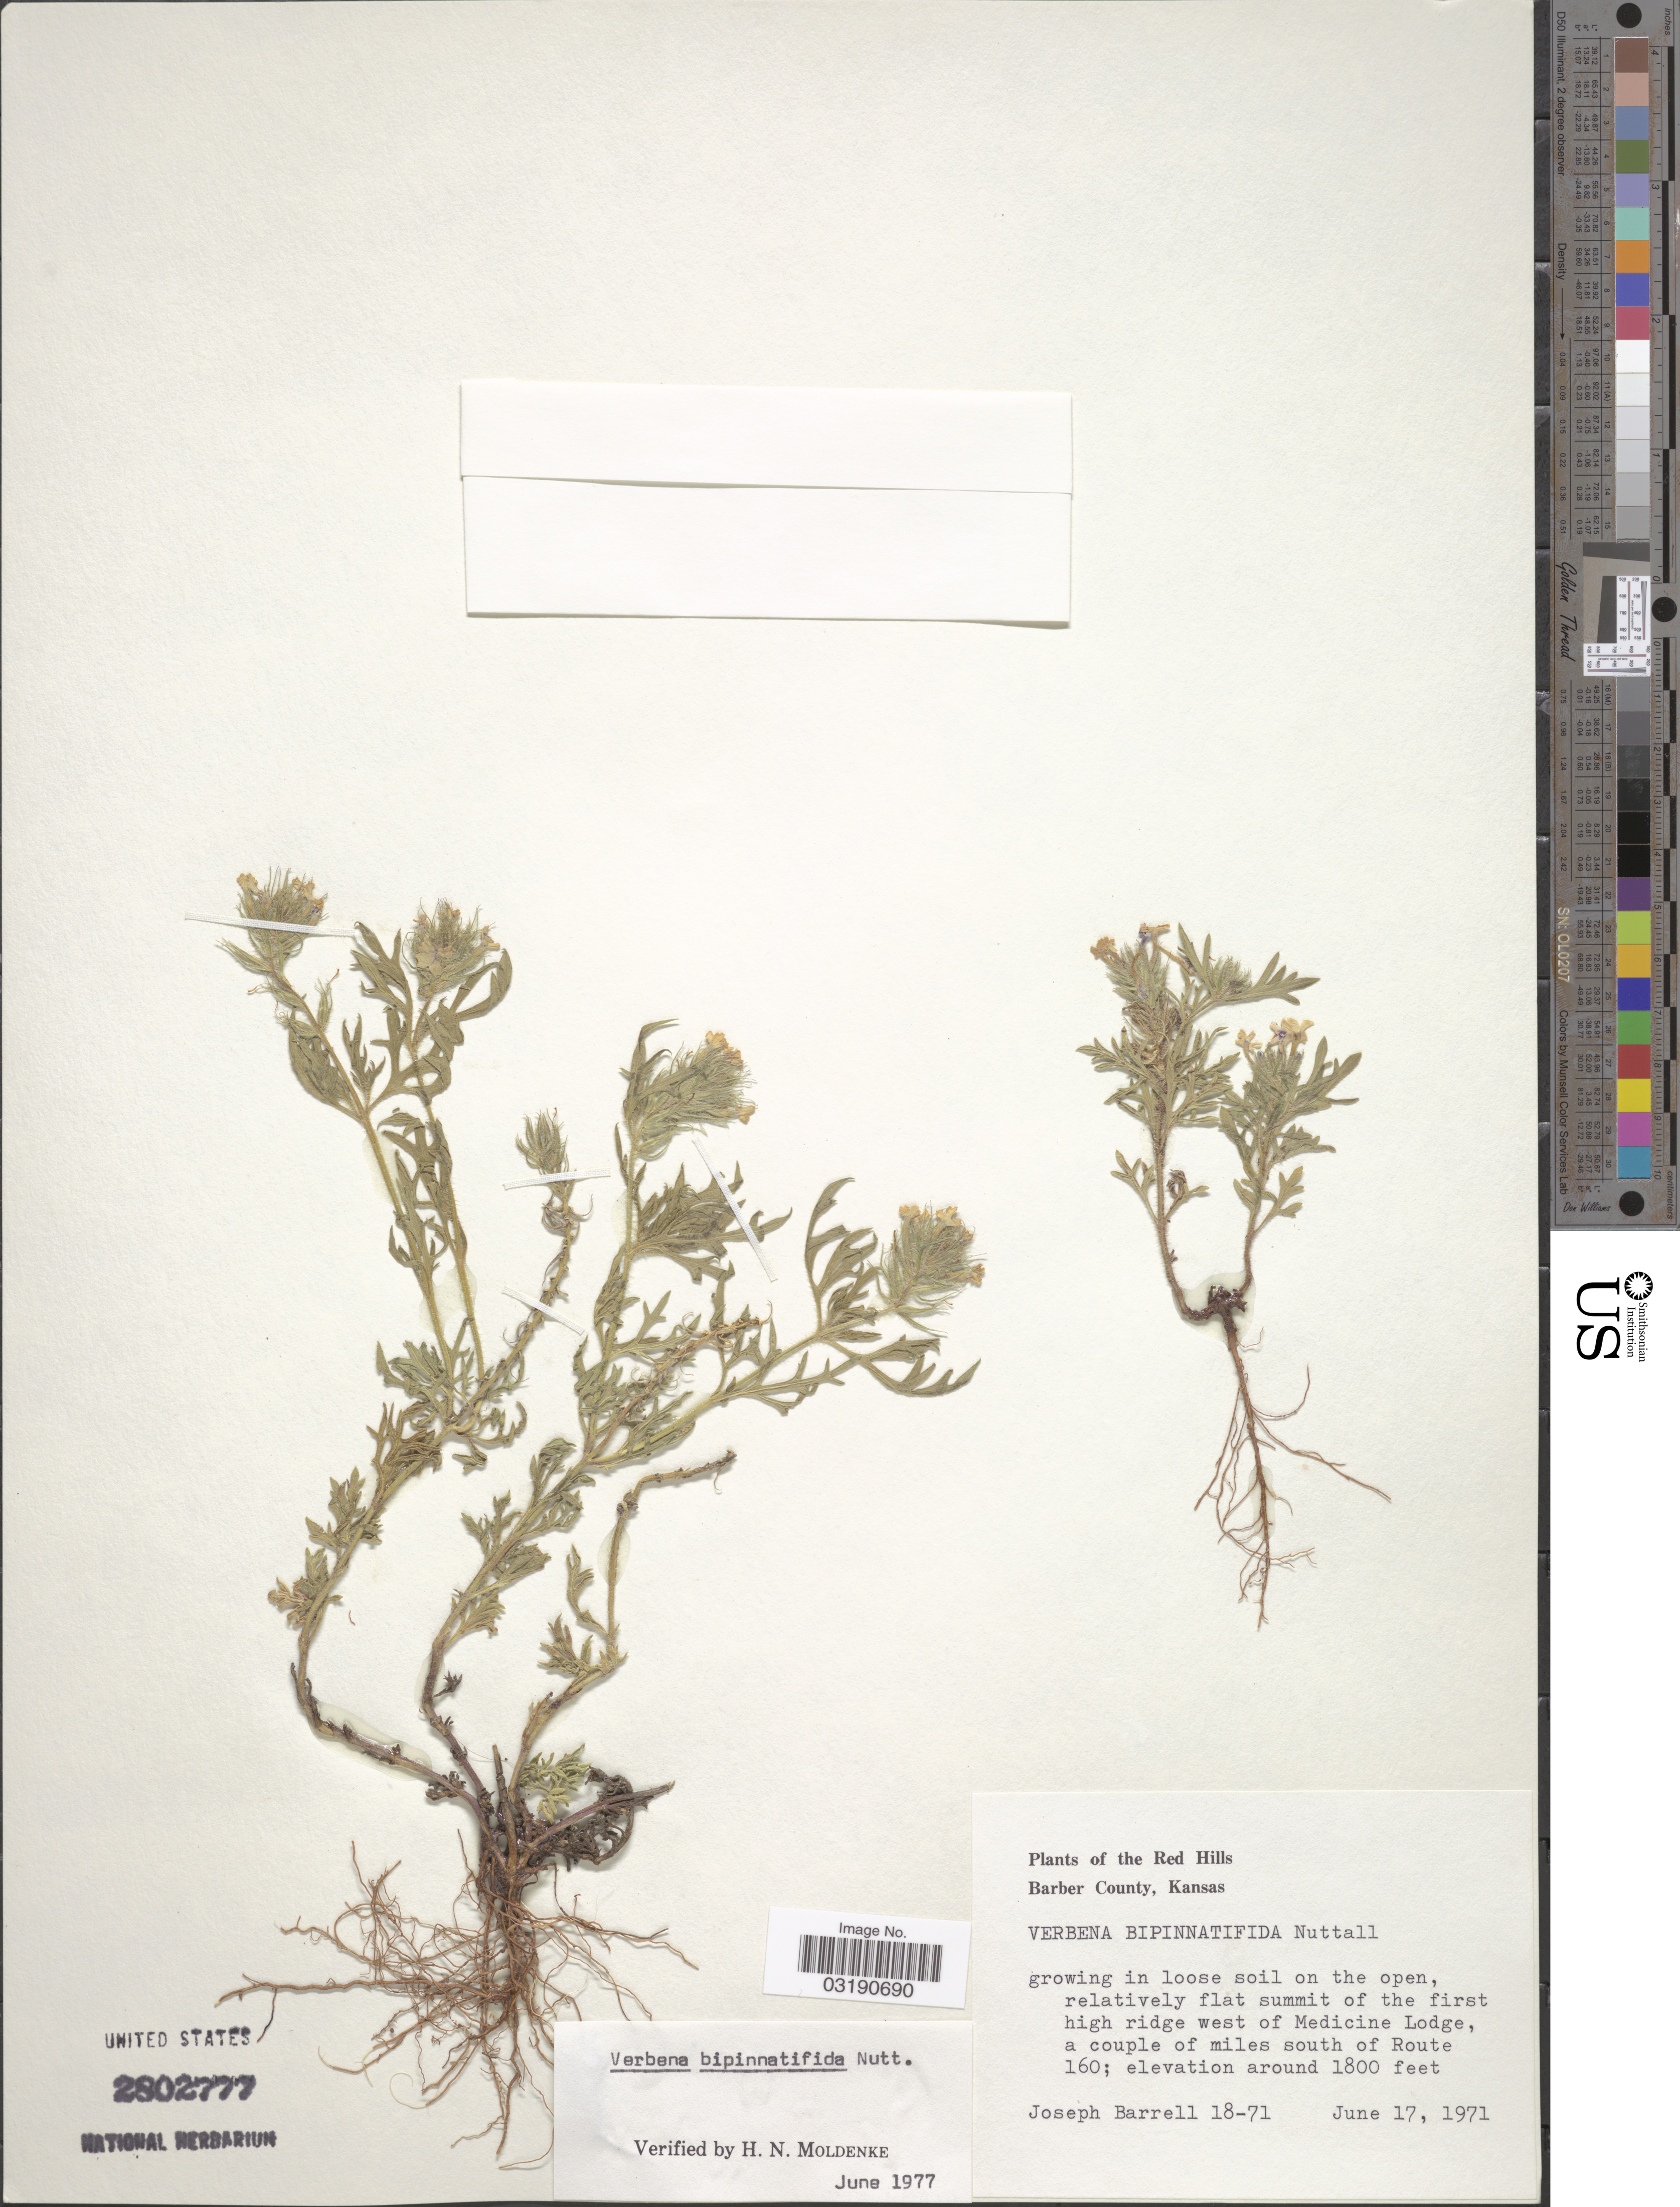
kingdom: Plantae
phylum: Tracheophyta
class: Magnoliopsida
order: Lamiales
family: Verbenaceae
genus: Verbena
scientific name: Verbena bipinnatifida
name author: (Schauer) Nutt.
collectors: J. Barrell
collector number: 18-71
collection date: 1971-06-17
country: United States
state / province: Kansas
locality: Red Hills, Barber County. Flat summit of the first high ridge west of Medicine Lodge, a couple of miles south of Route 160.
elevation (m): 549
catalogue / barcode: US 2802777